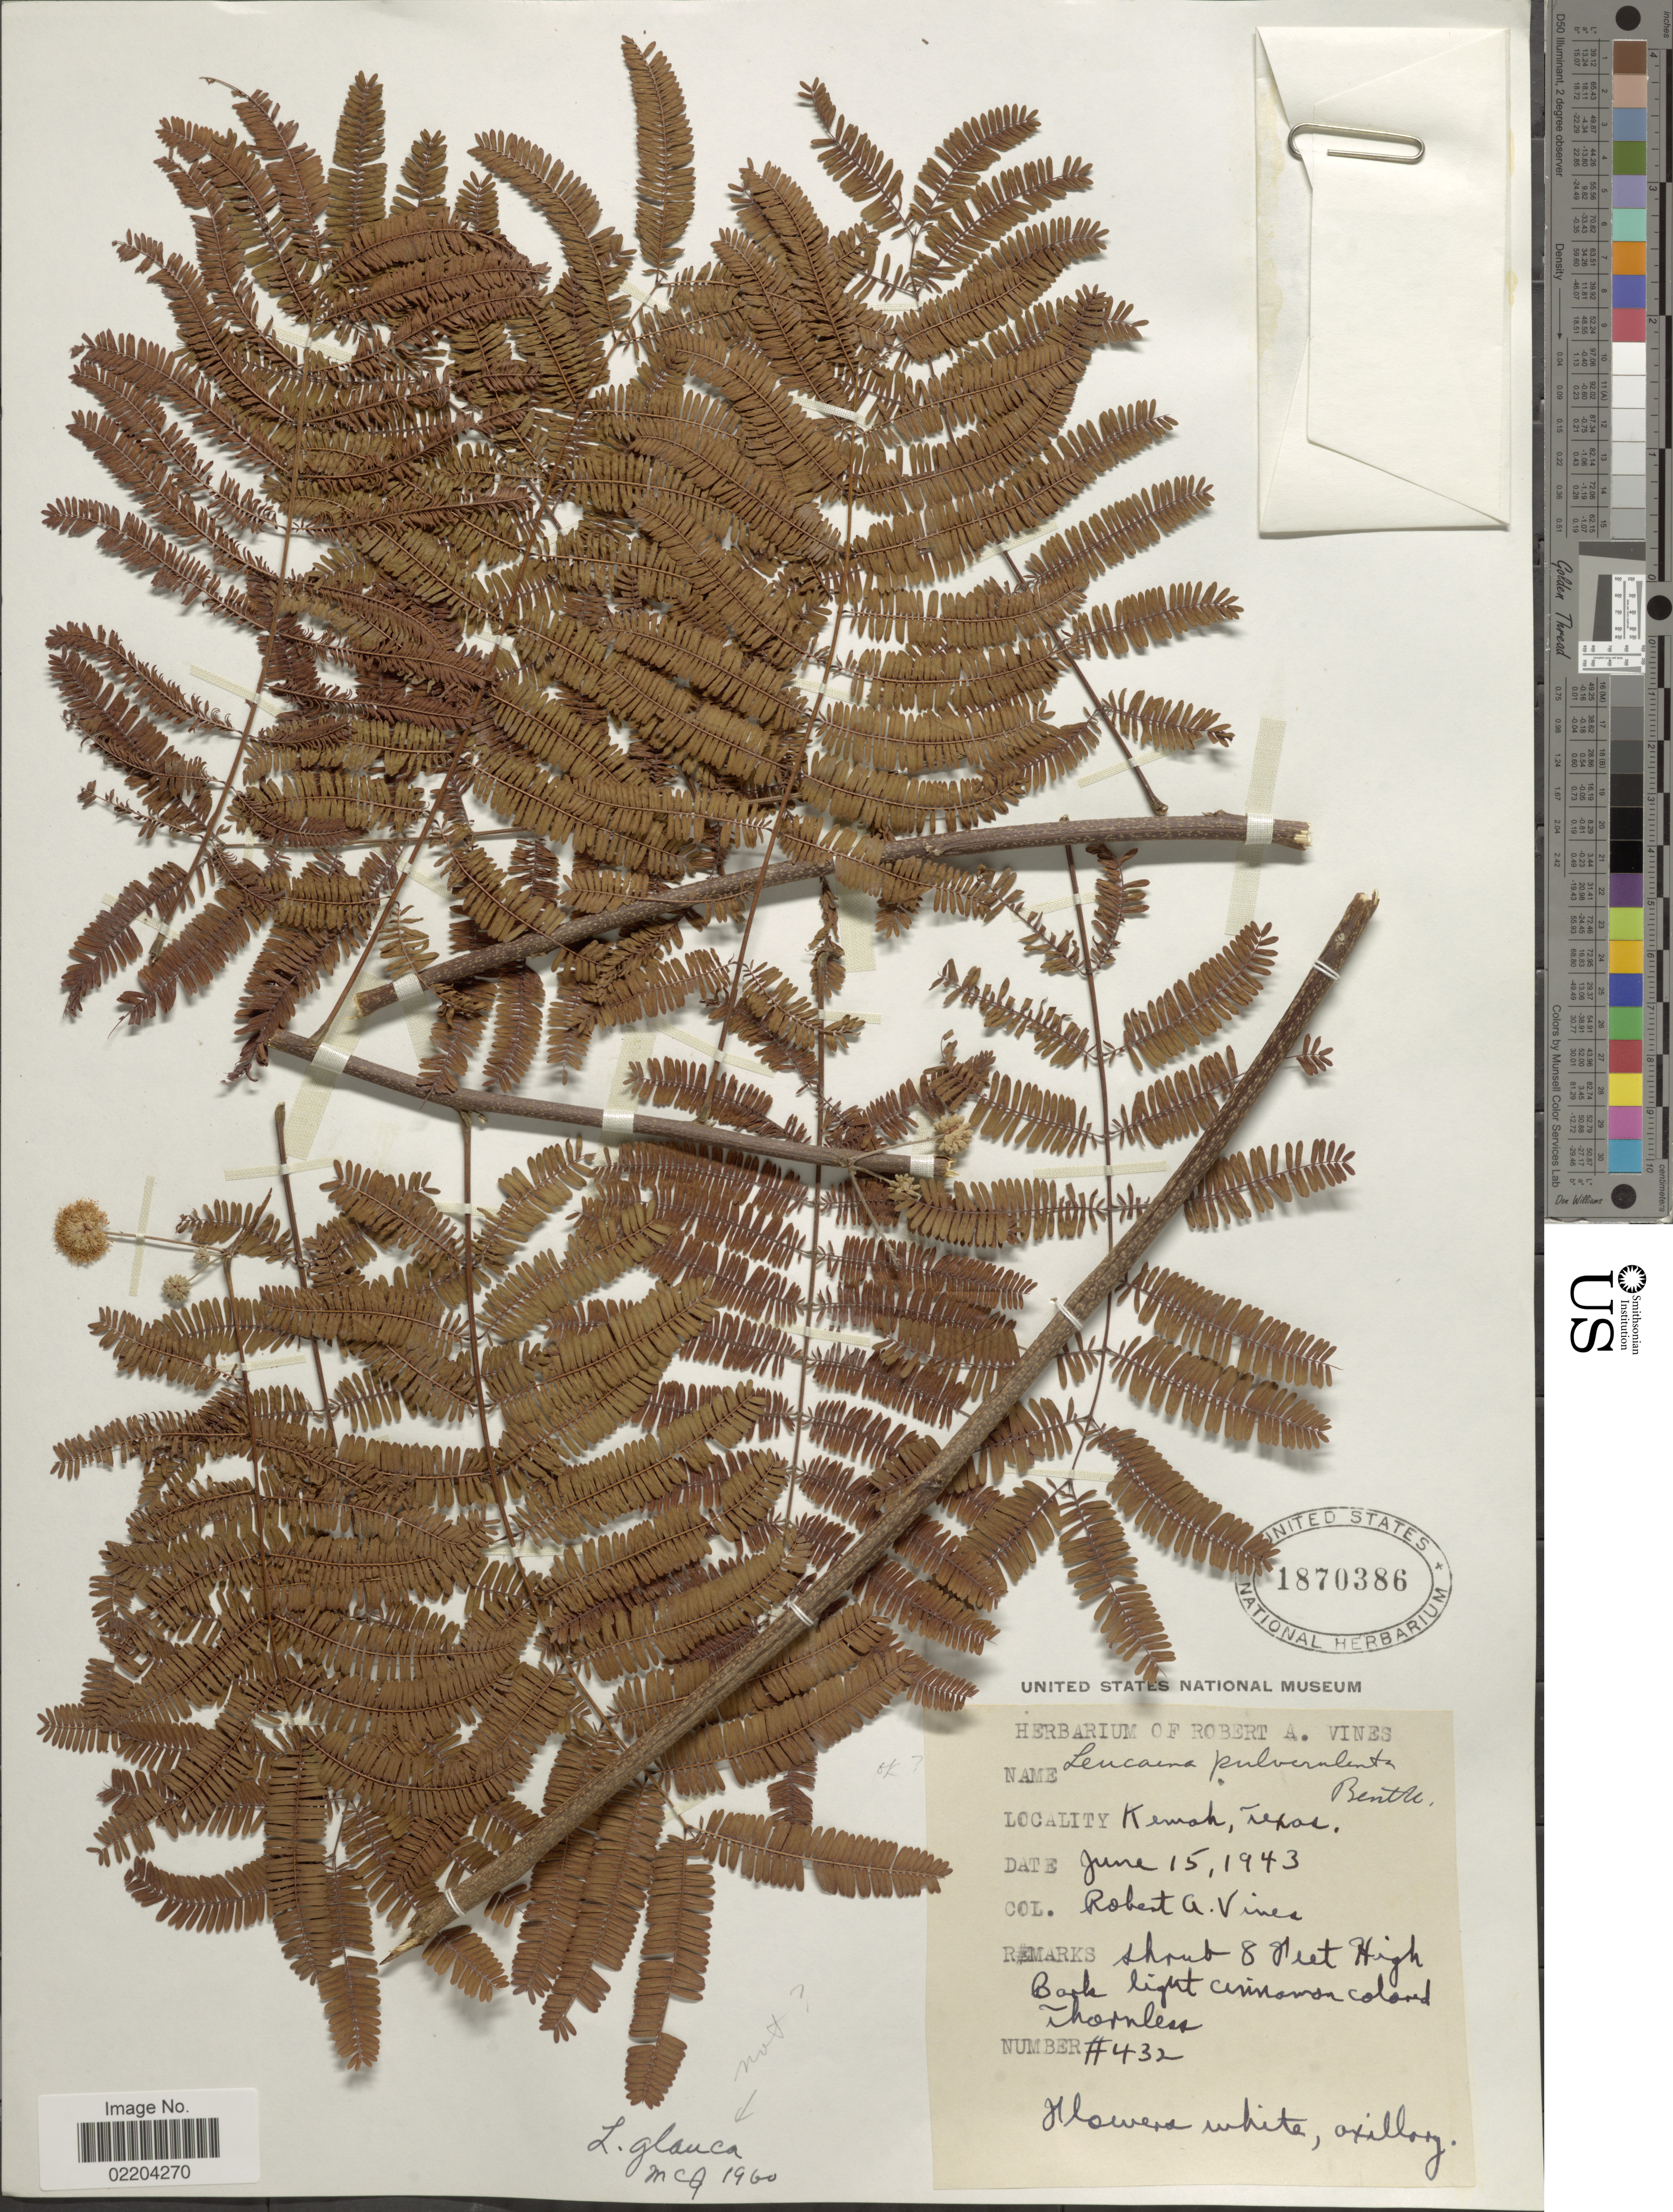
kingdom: Plantae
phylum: Tracheophyta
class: Magnoliopsida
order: Fabales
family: Fabaceae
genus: Leucaena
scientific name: Leucaena pulverulenta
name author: (Schltdl.) Benth.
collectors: R. Vines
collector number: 432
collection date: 1943-06-15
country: United States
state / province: Texas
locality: Kemah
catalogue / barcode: US 1870386